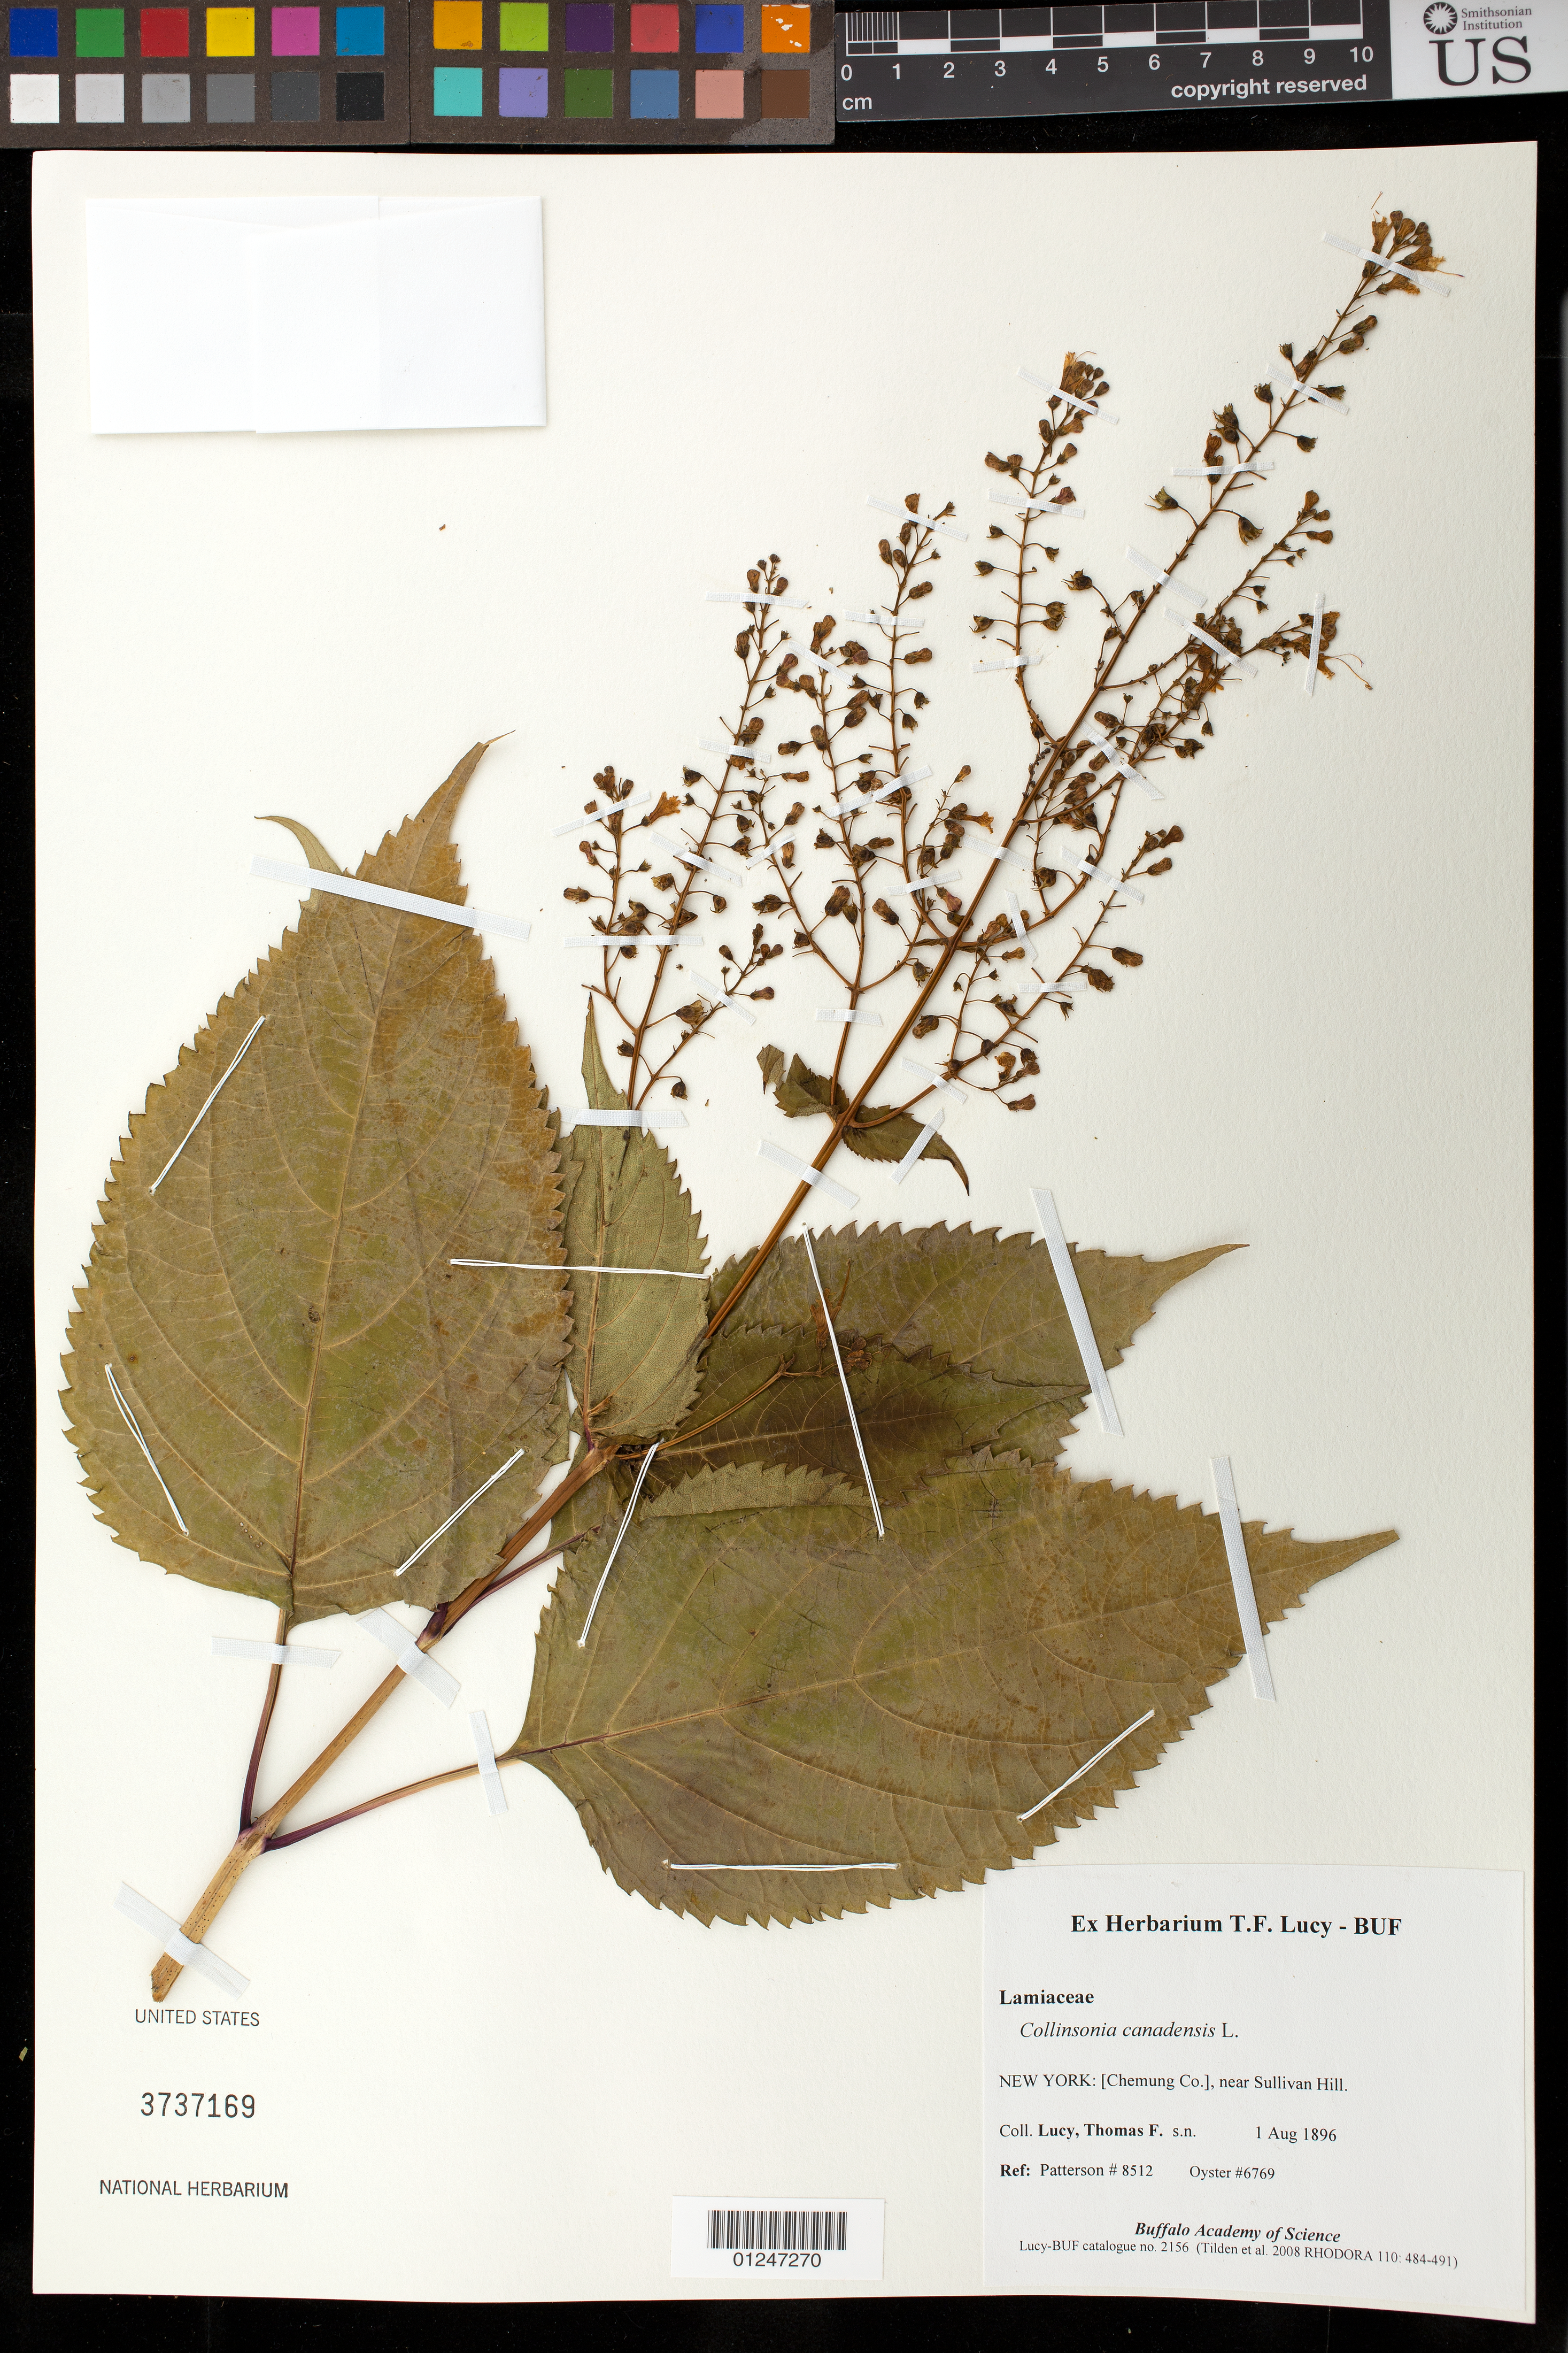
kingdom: Plantae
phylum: Tracheophyta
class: Magnoliopsida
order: Lamiales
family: Lamiaceae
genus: Collinsonia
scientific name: Collinsonia canadensis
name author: L.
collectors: T. Lucy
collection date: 1896-08-01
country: United States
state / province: New York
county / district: Chemung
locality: near Sullivan Hill.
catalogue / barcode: US 3737169